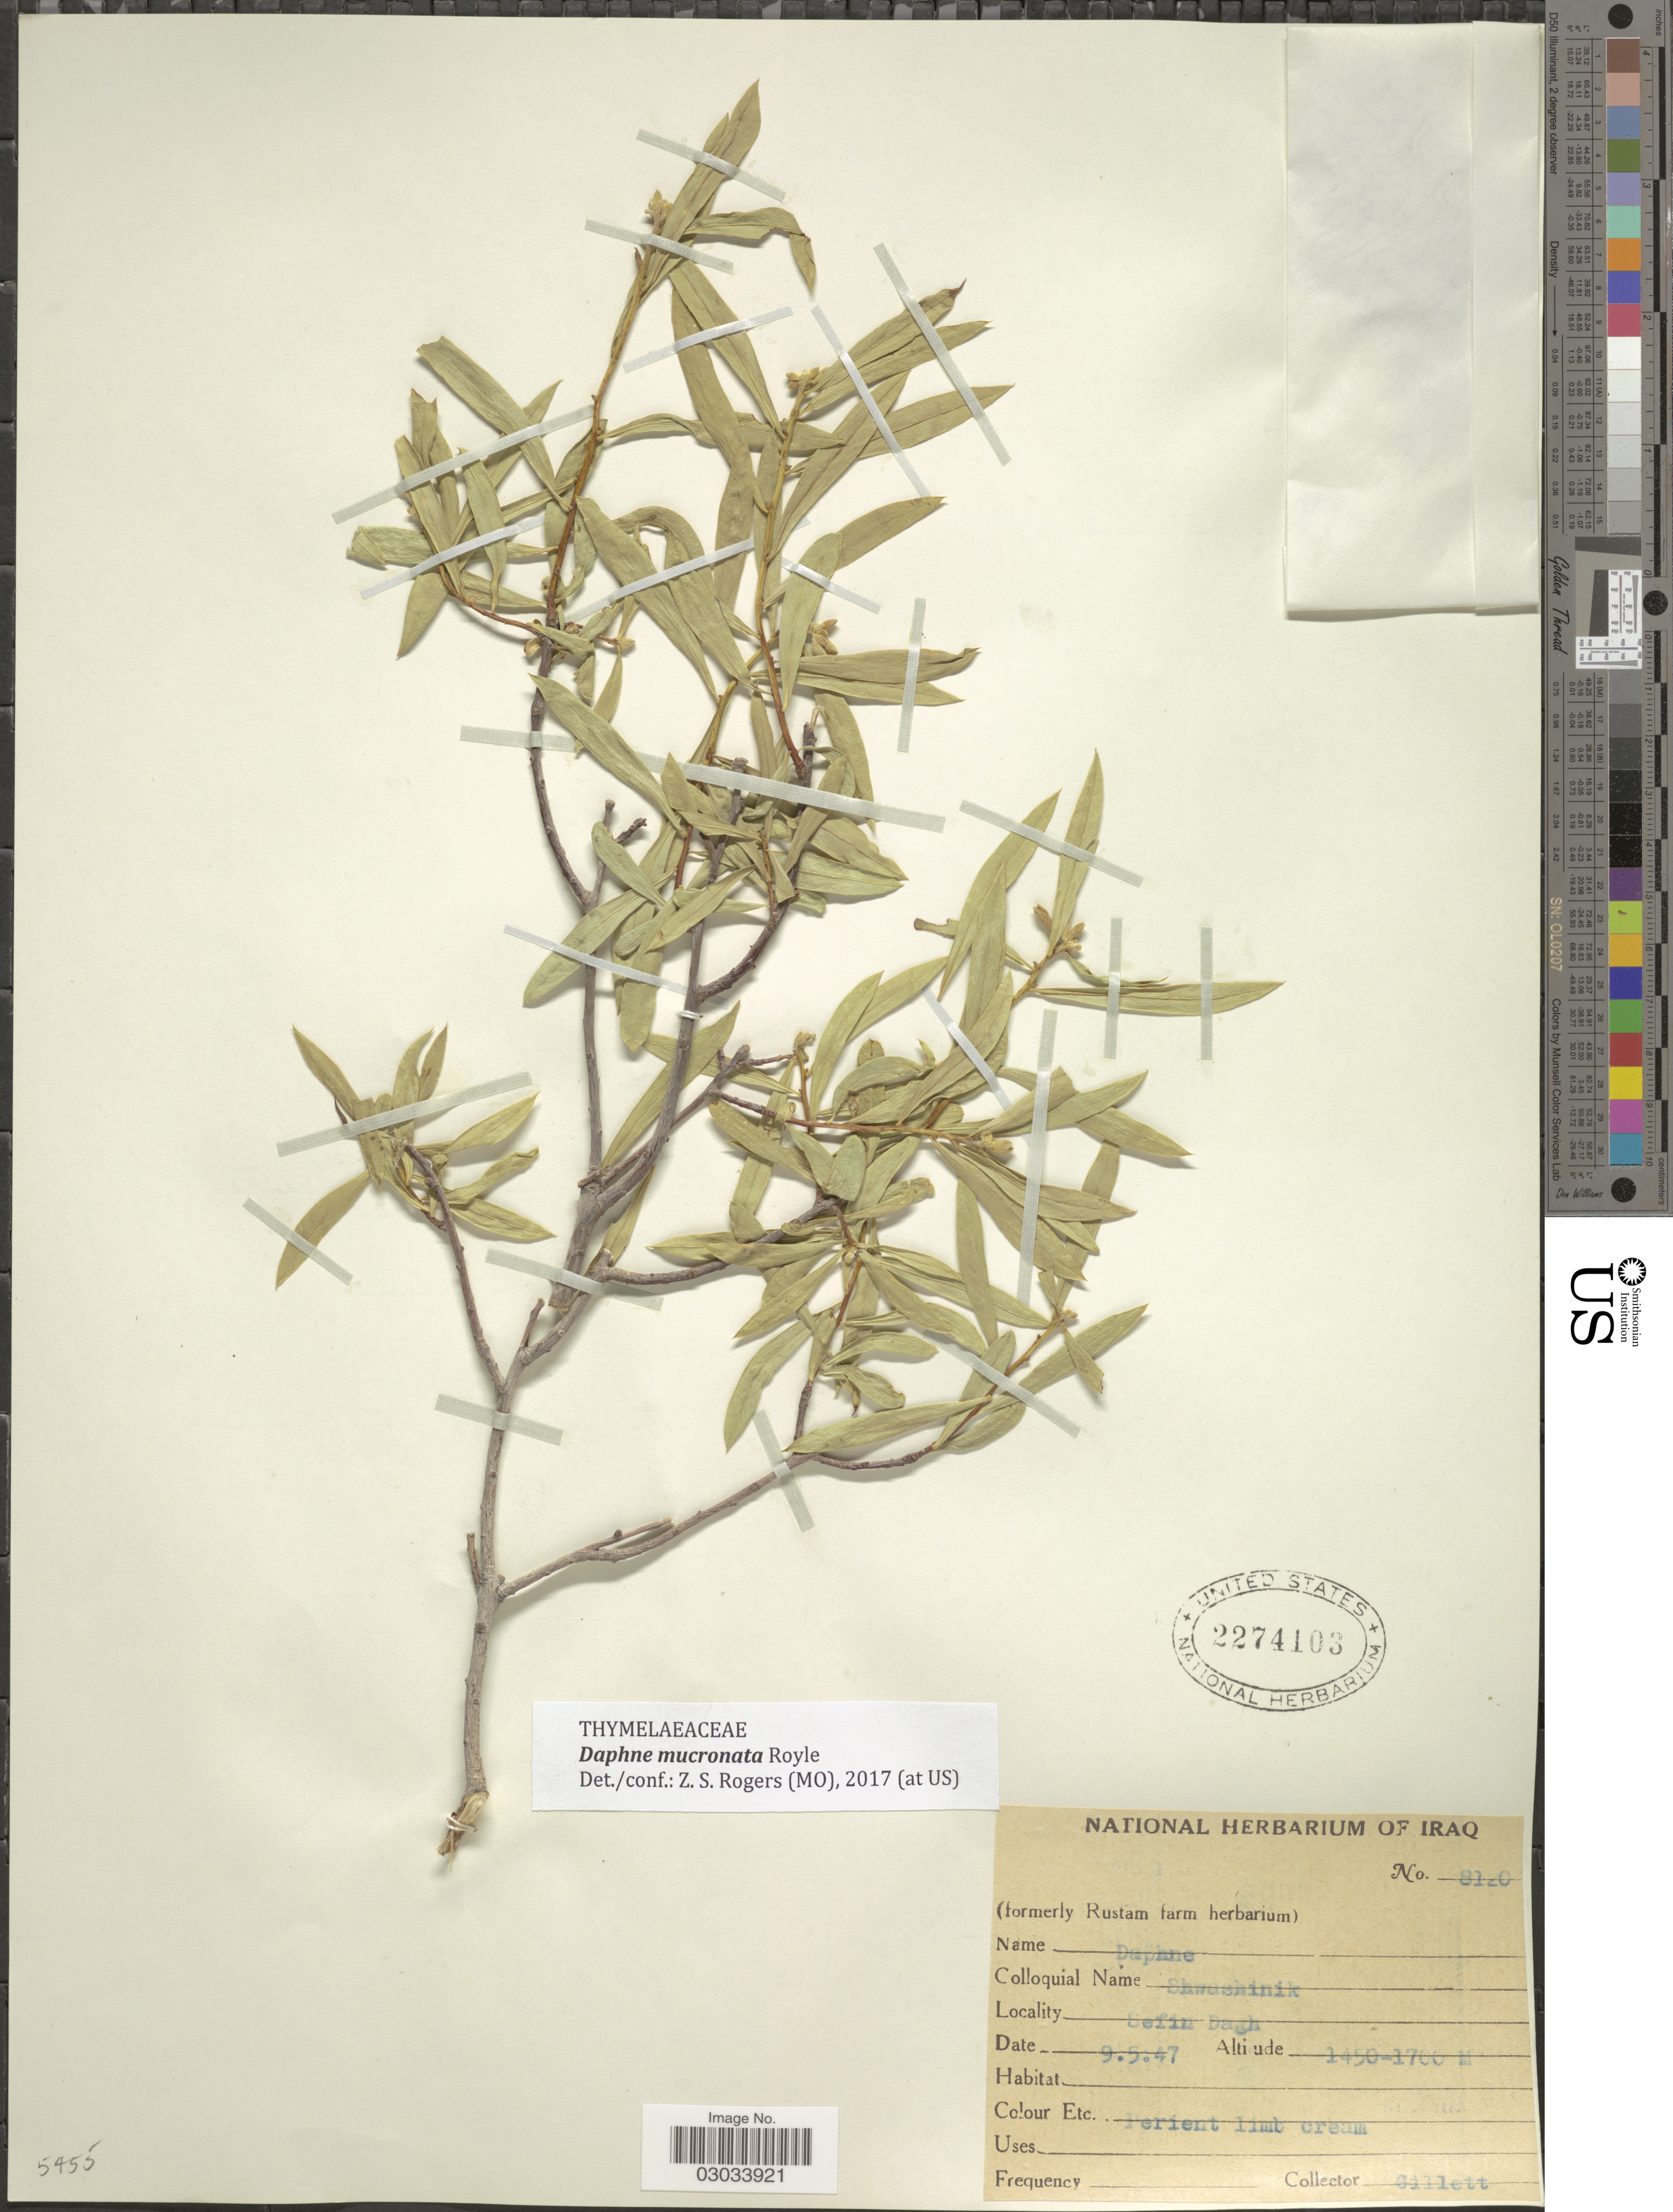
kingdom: Plantae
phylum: Tracheophyta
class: Magnoliopsida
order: Malvales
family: Thymelaeaceae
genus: Daphne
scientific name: Daphne mucronata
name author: Royle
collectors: Gillett, --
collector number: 8120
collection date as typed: Transcribed d/m/y: 9/5/47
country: Iraq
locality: Sefin Bagh.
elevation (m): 1450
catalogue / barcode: US 2274103